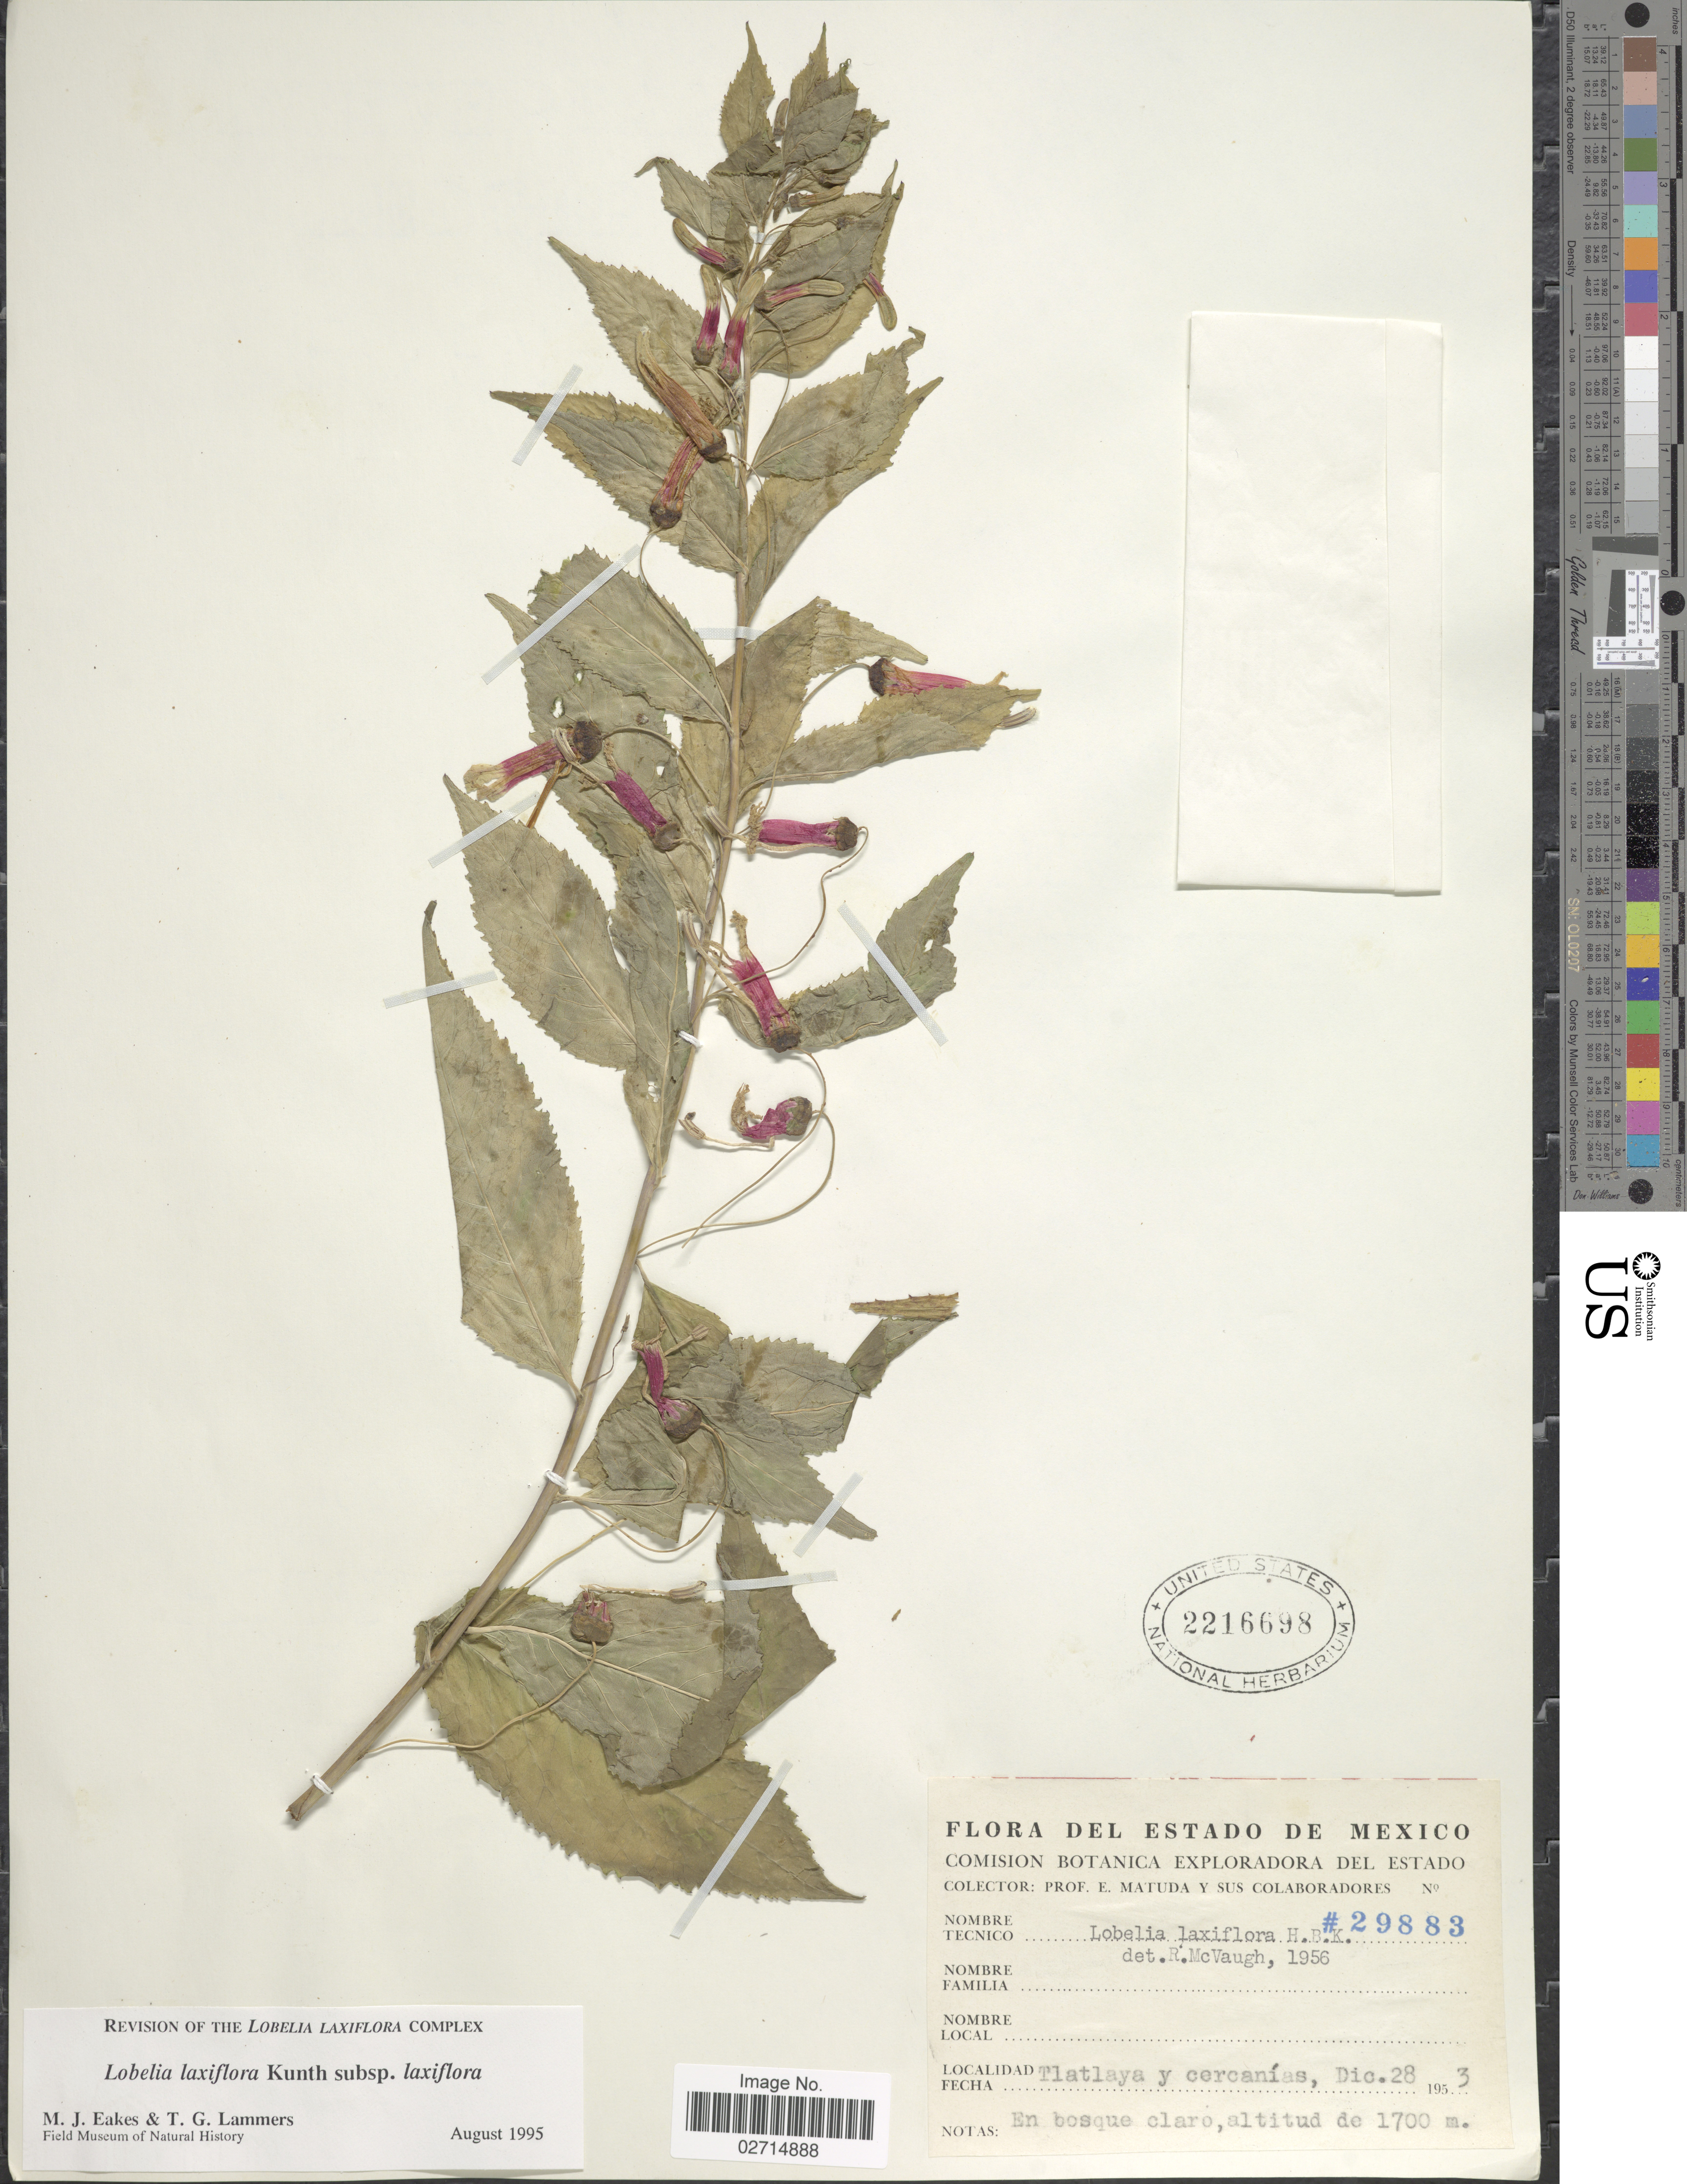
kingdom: Plantae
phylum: Tracheophyta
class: Magnoliopsida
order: Asterales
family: Campanulaceae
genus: Lobelia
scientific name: Lobelia laxiflora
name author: Kunth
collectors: E. Matuda & Sus Colaboradores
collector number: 29883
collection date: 1953-12-28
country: Mexico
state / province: México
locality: Del Estado de Mexico, Tlatlaya y cercanias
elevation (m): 1700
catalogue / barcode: US 2216698